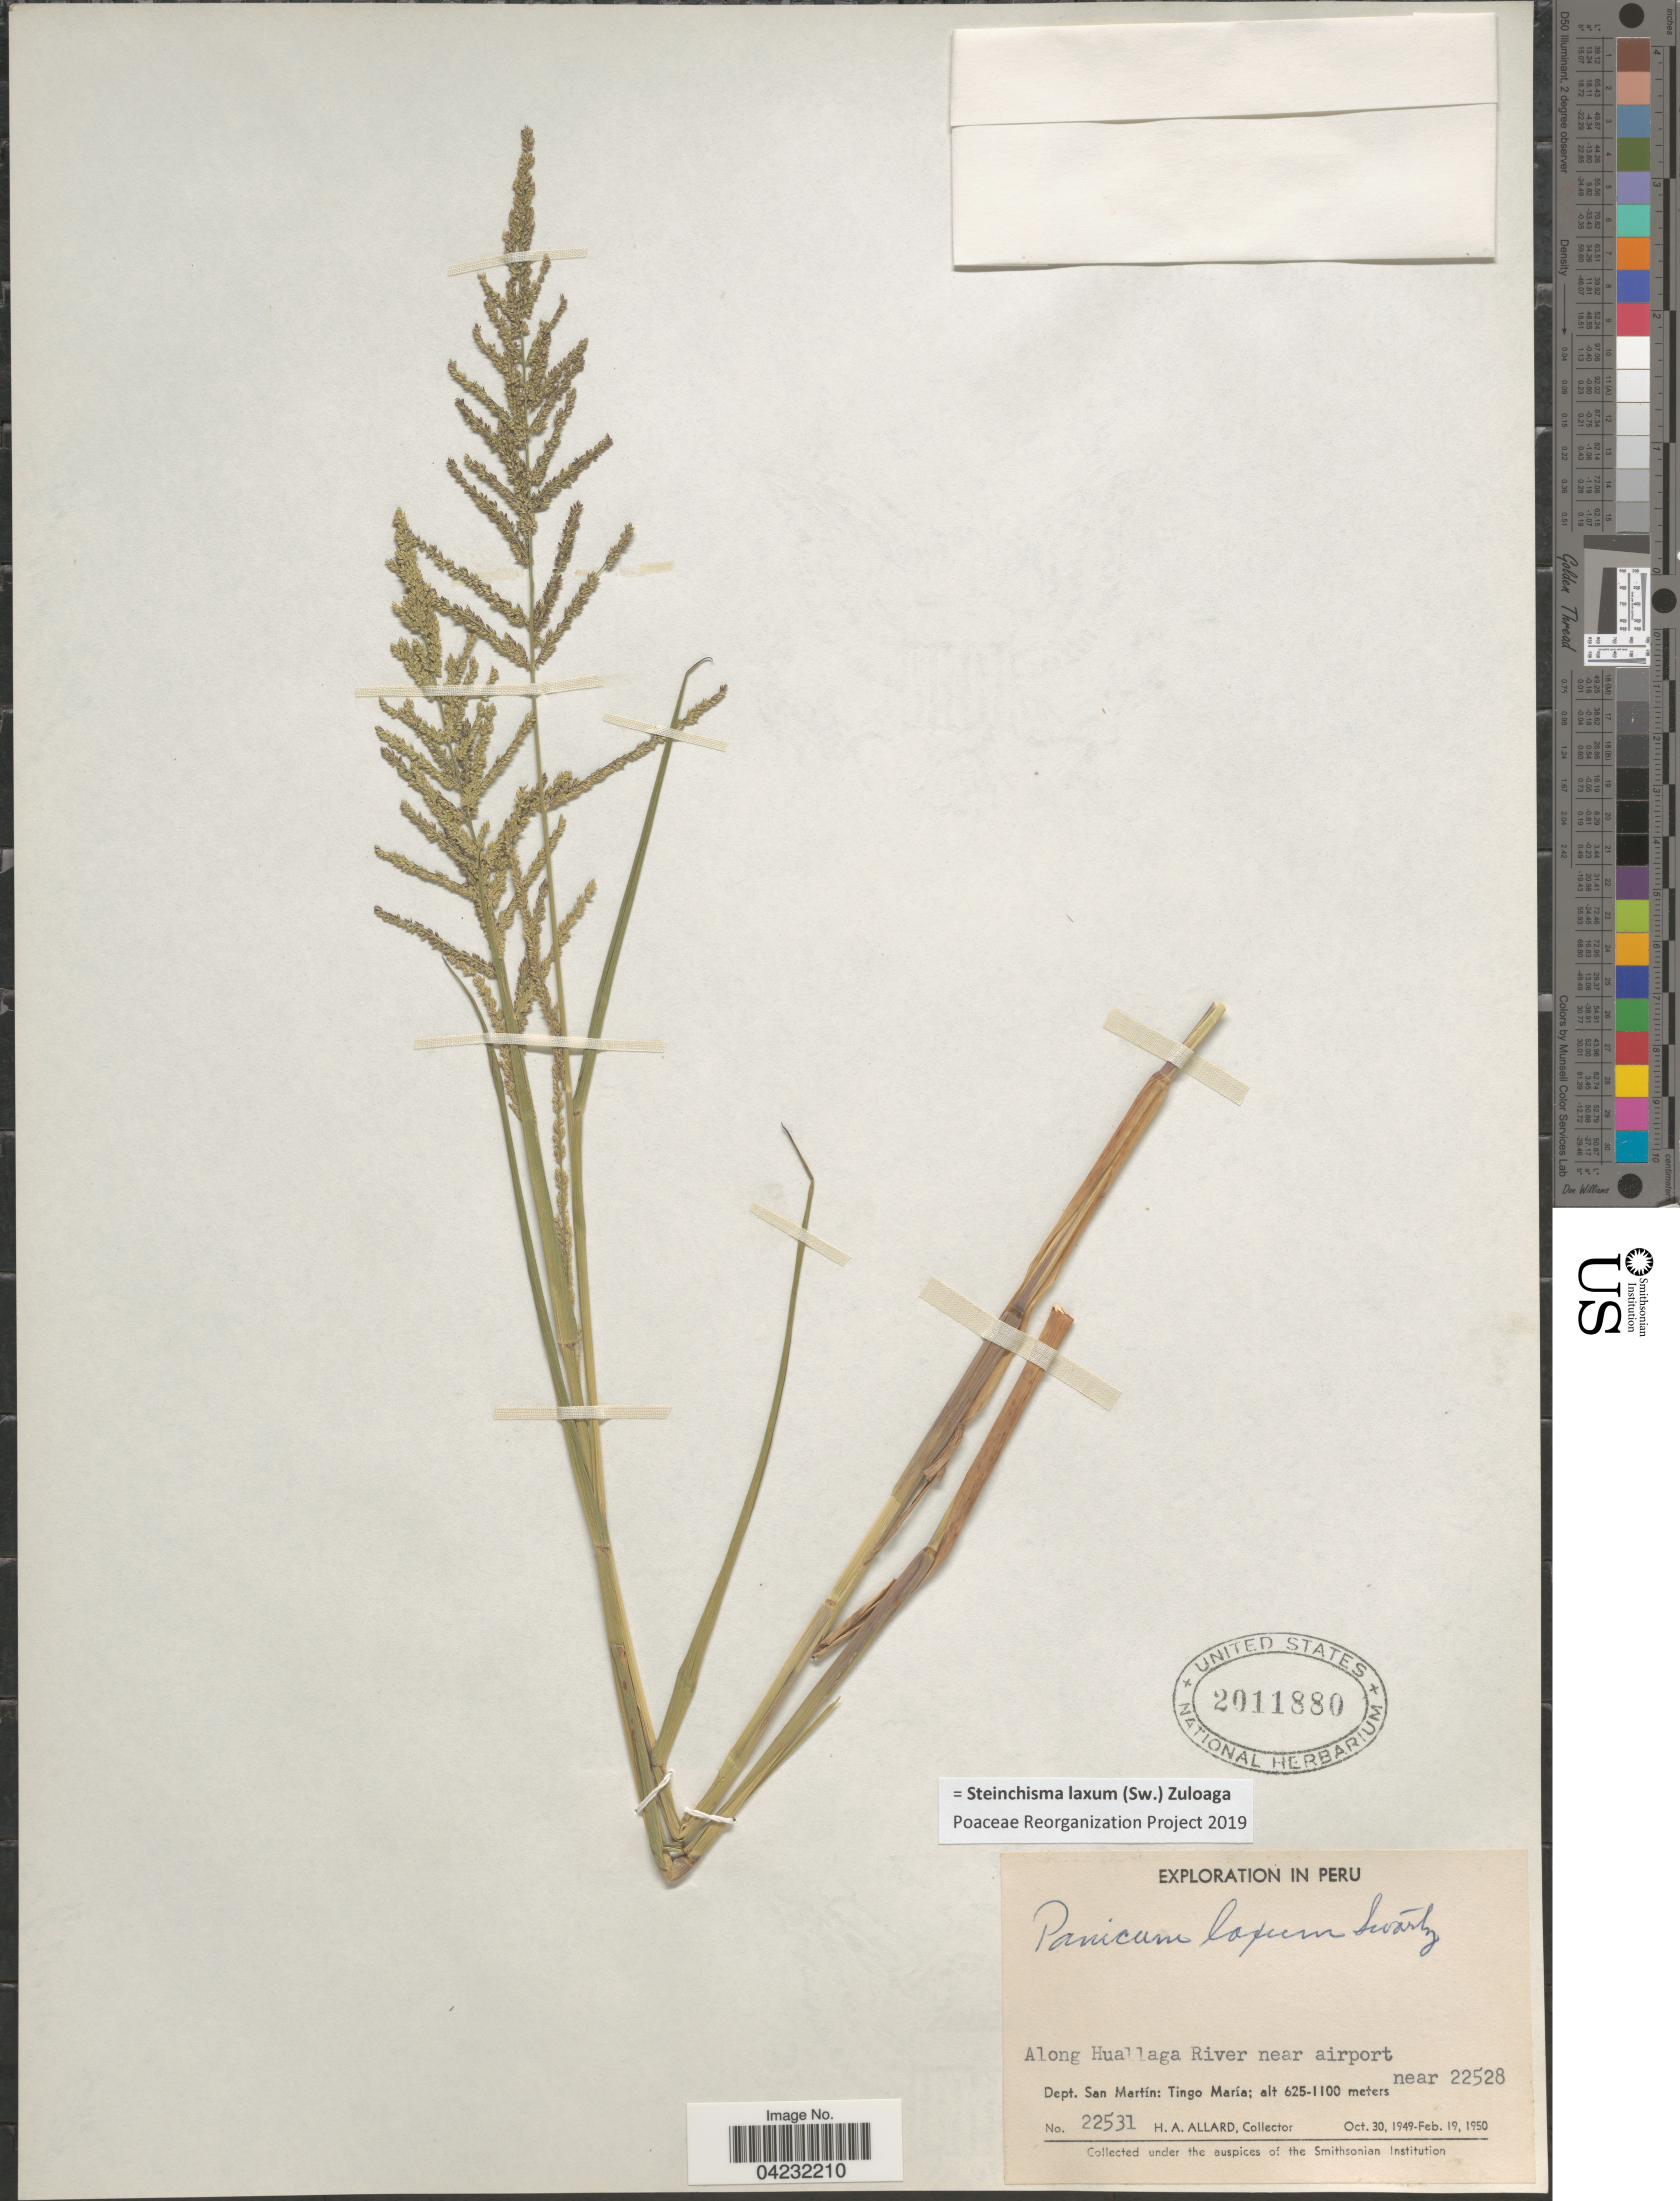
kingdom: Plantae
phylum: Tracheophyta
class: Liliopsida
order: Poales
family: Poaceae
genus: Steinchisma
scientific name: Steinchisma laxum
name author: (Sw.) Zuloaga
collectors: H. A. Allard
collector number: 22531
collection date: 1949-10-30/1950-02-19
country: Peru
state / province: San Martín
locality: Along Huallaga River near airport. Dept. San Martín: Tingo María.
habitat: along river near airport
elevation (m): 625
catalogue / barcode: US 2011880